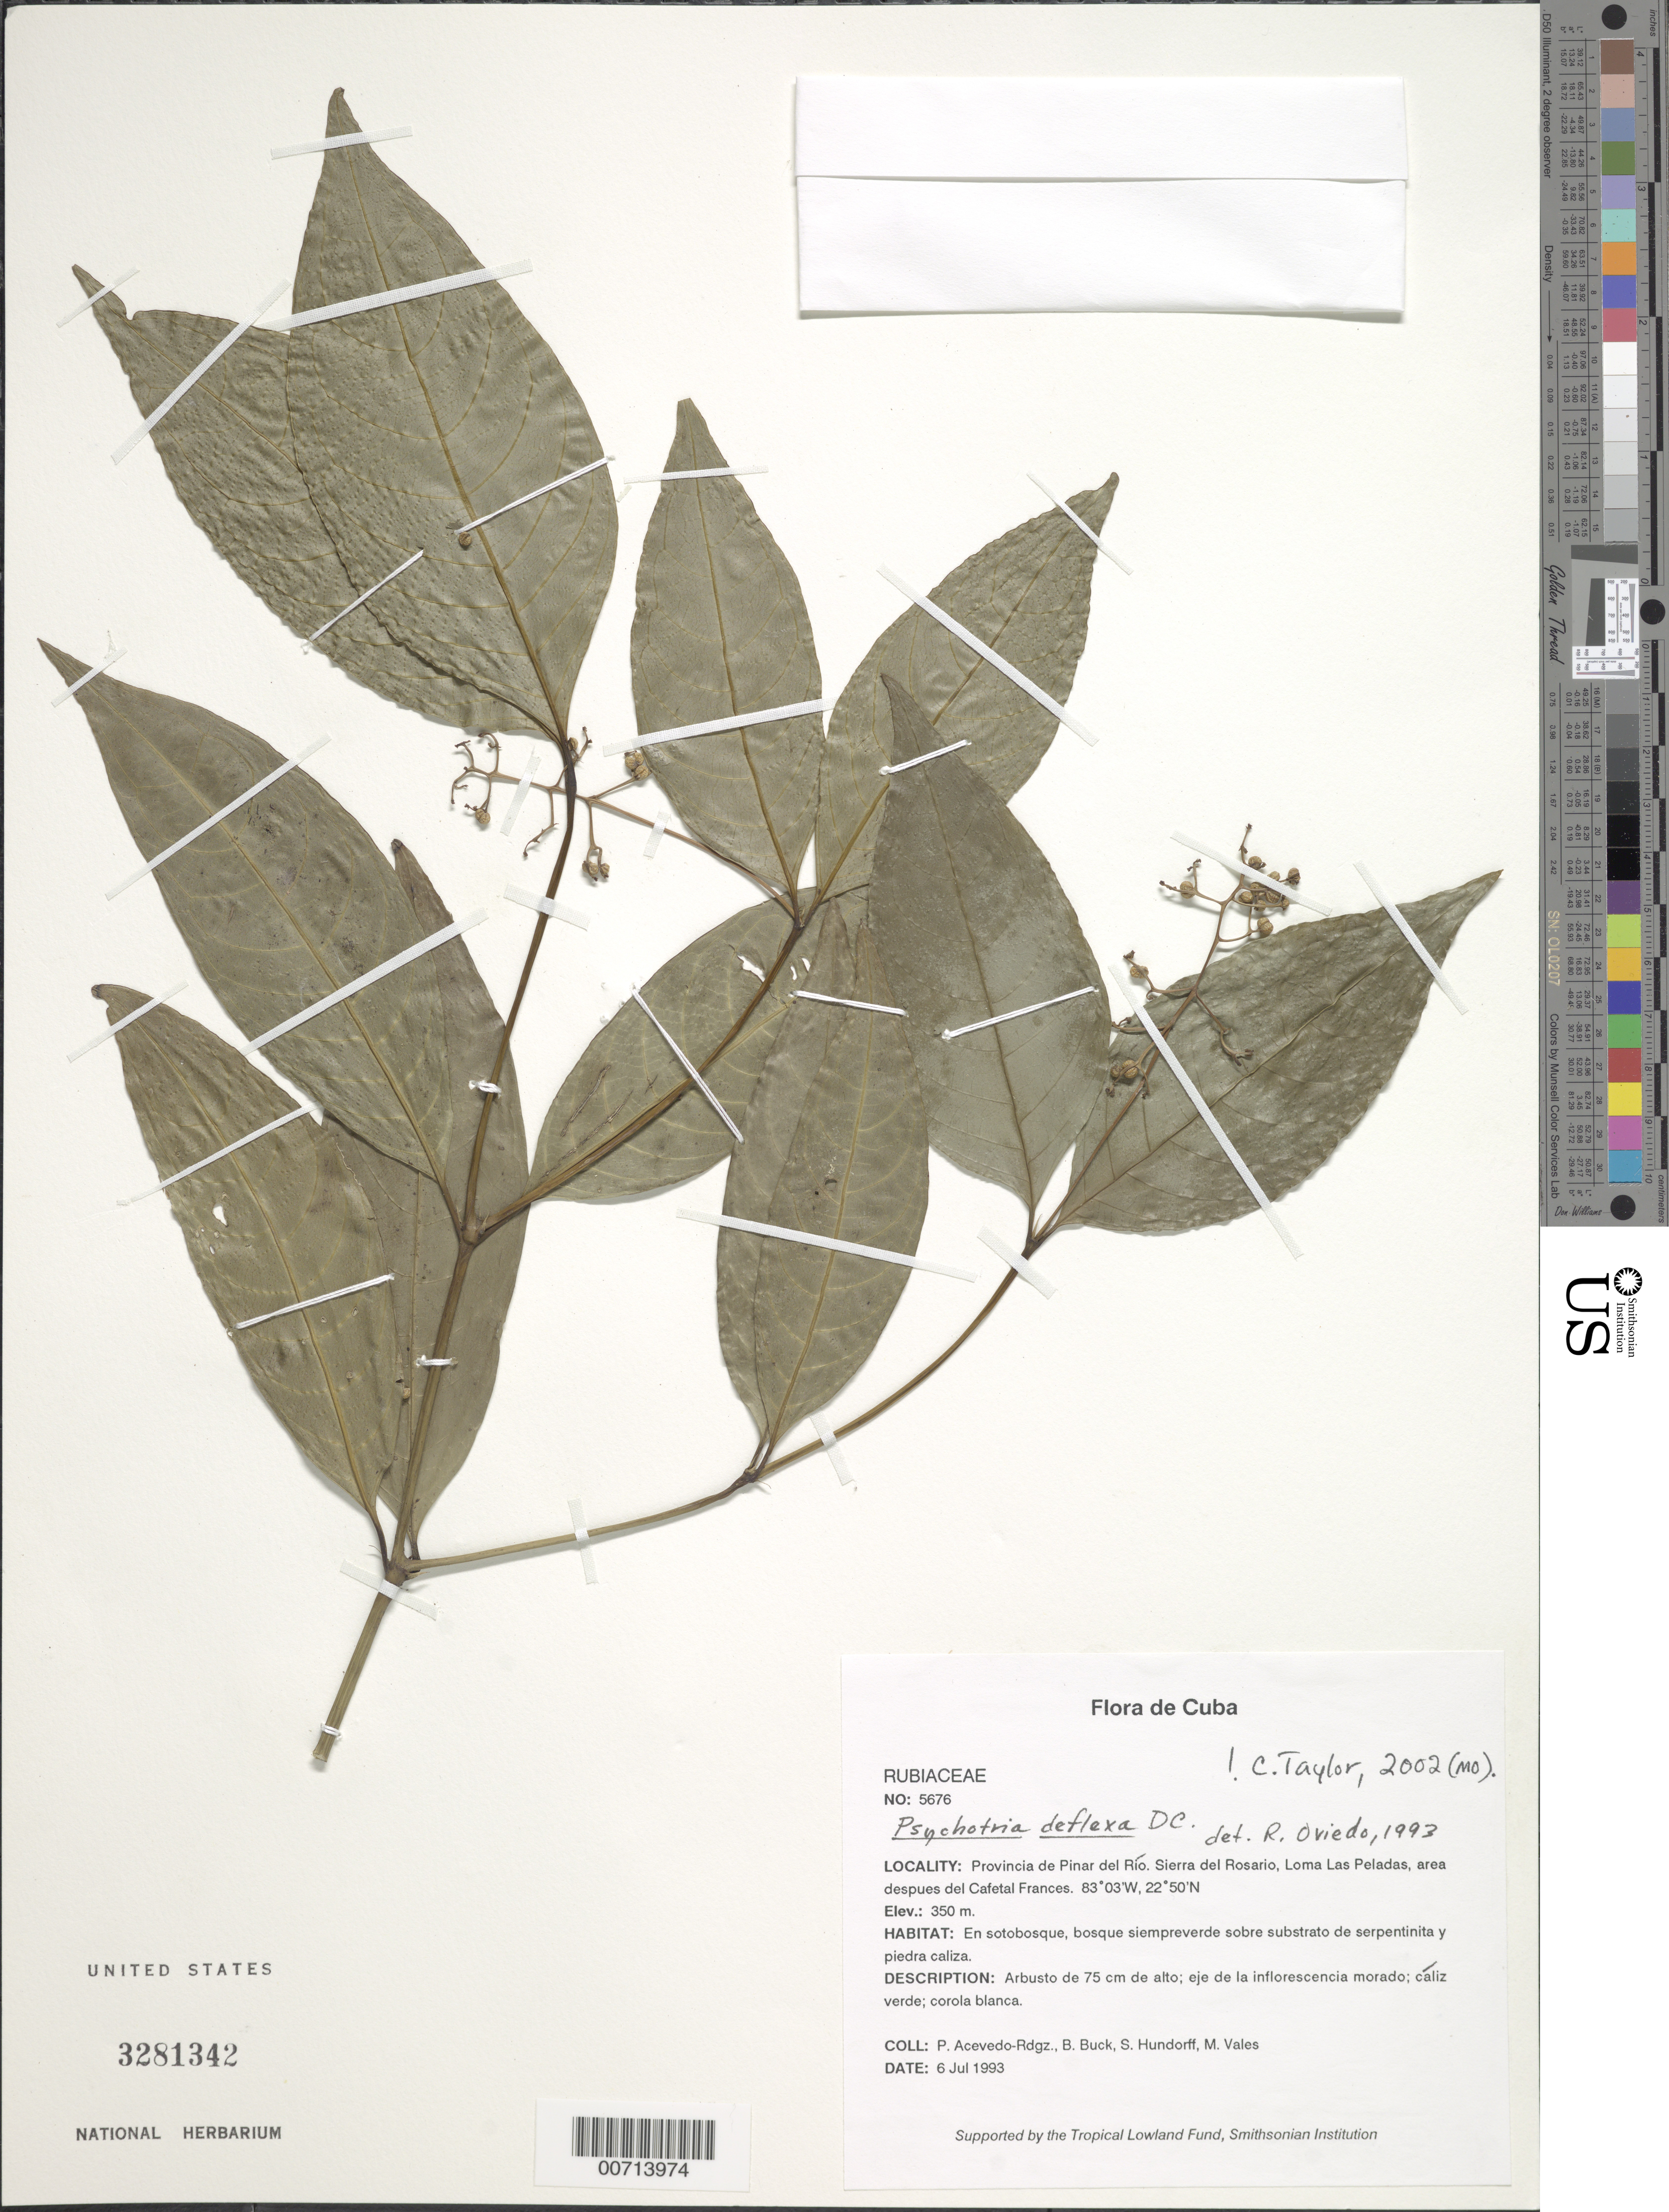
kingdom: Plantae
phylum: Tracheophyta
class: Magnoliopsida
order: Gentianales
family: Rubiaceae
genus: Psychotria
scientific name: Psychotria deflexa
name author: DC.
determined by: Oviedo, R.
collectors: P. Acevedo-Rodr., B. Buck, S. Hundorf & M. Vales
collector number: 5676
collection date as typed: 06 Jul 1993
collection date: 1993-07-06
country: Cuba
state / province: Pinar del Rio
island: Cuba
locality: Provincia de Pinar del Río Sierra del Rosario, Loma Las Peladas, area despues del Cafetal Frances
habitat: En sotobosque, bosque siempreverde sobre substrato de serpentinita y piedra caliza.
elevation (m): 350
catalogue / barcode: US 3281342